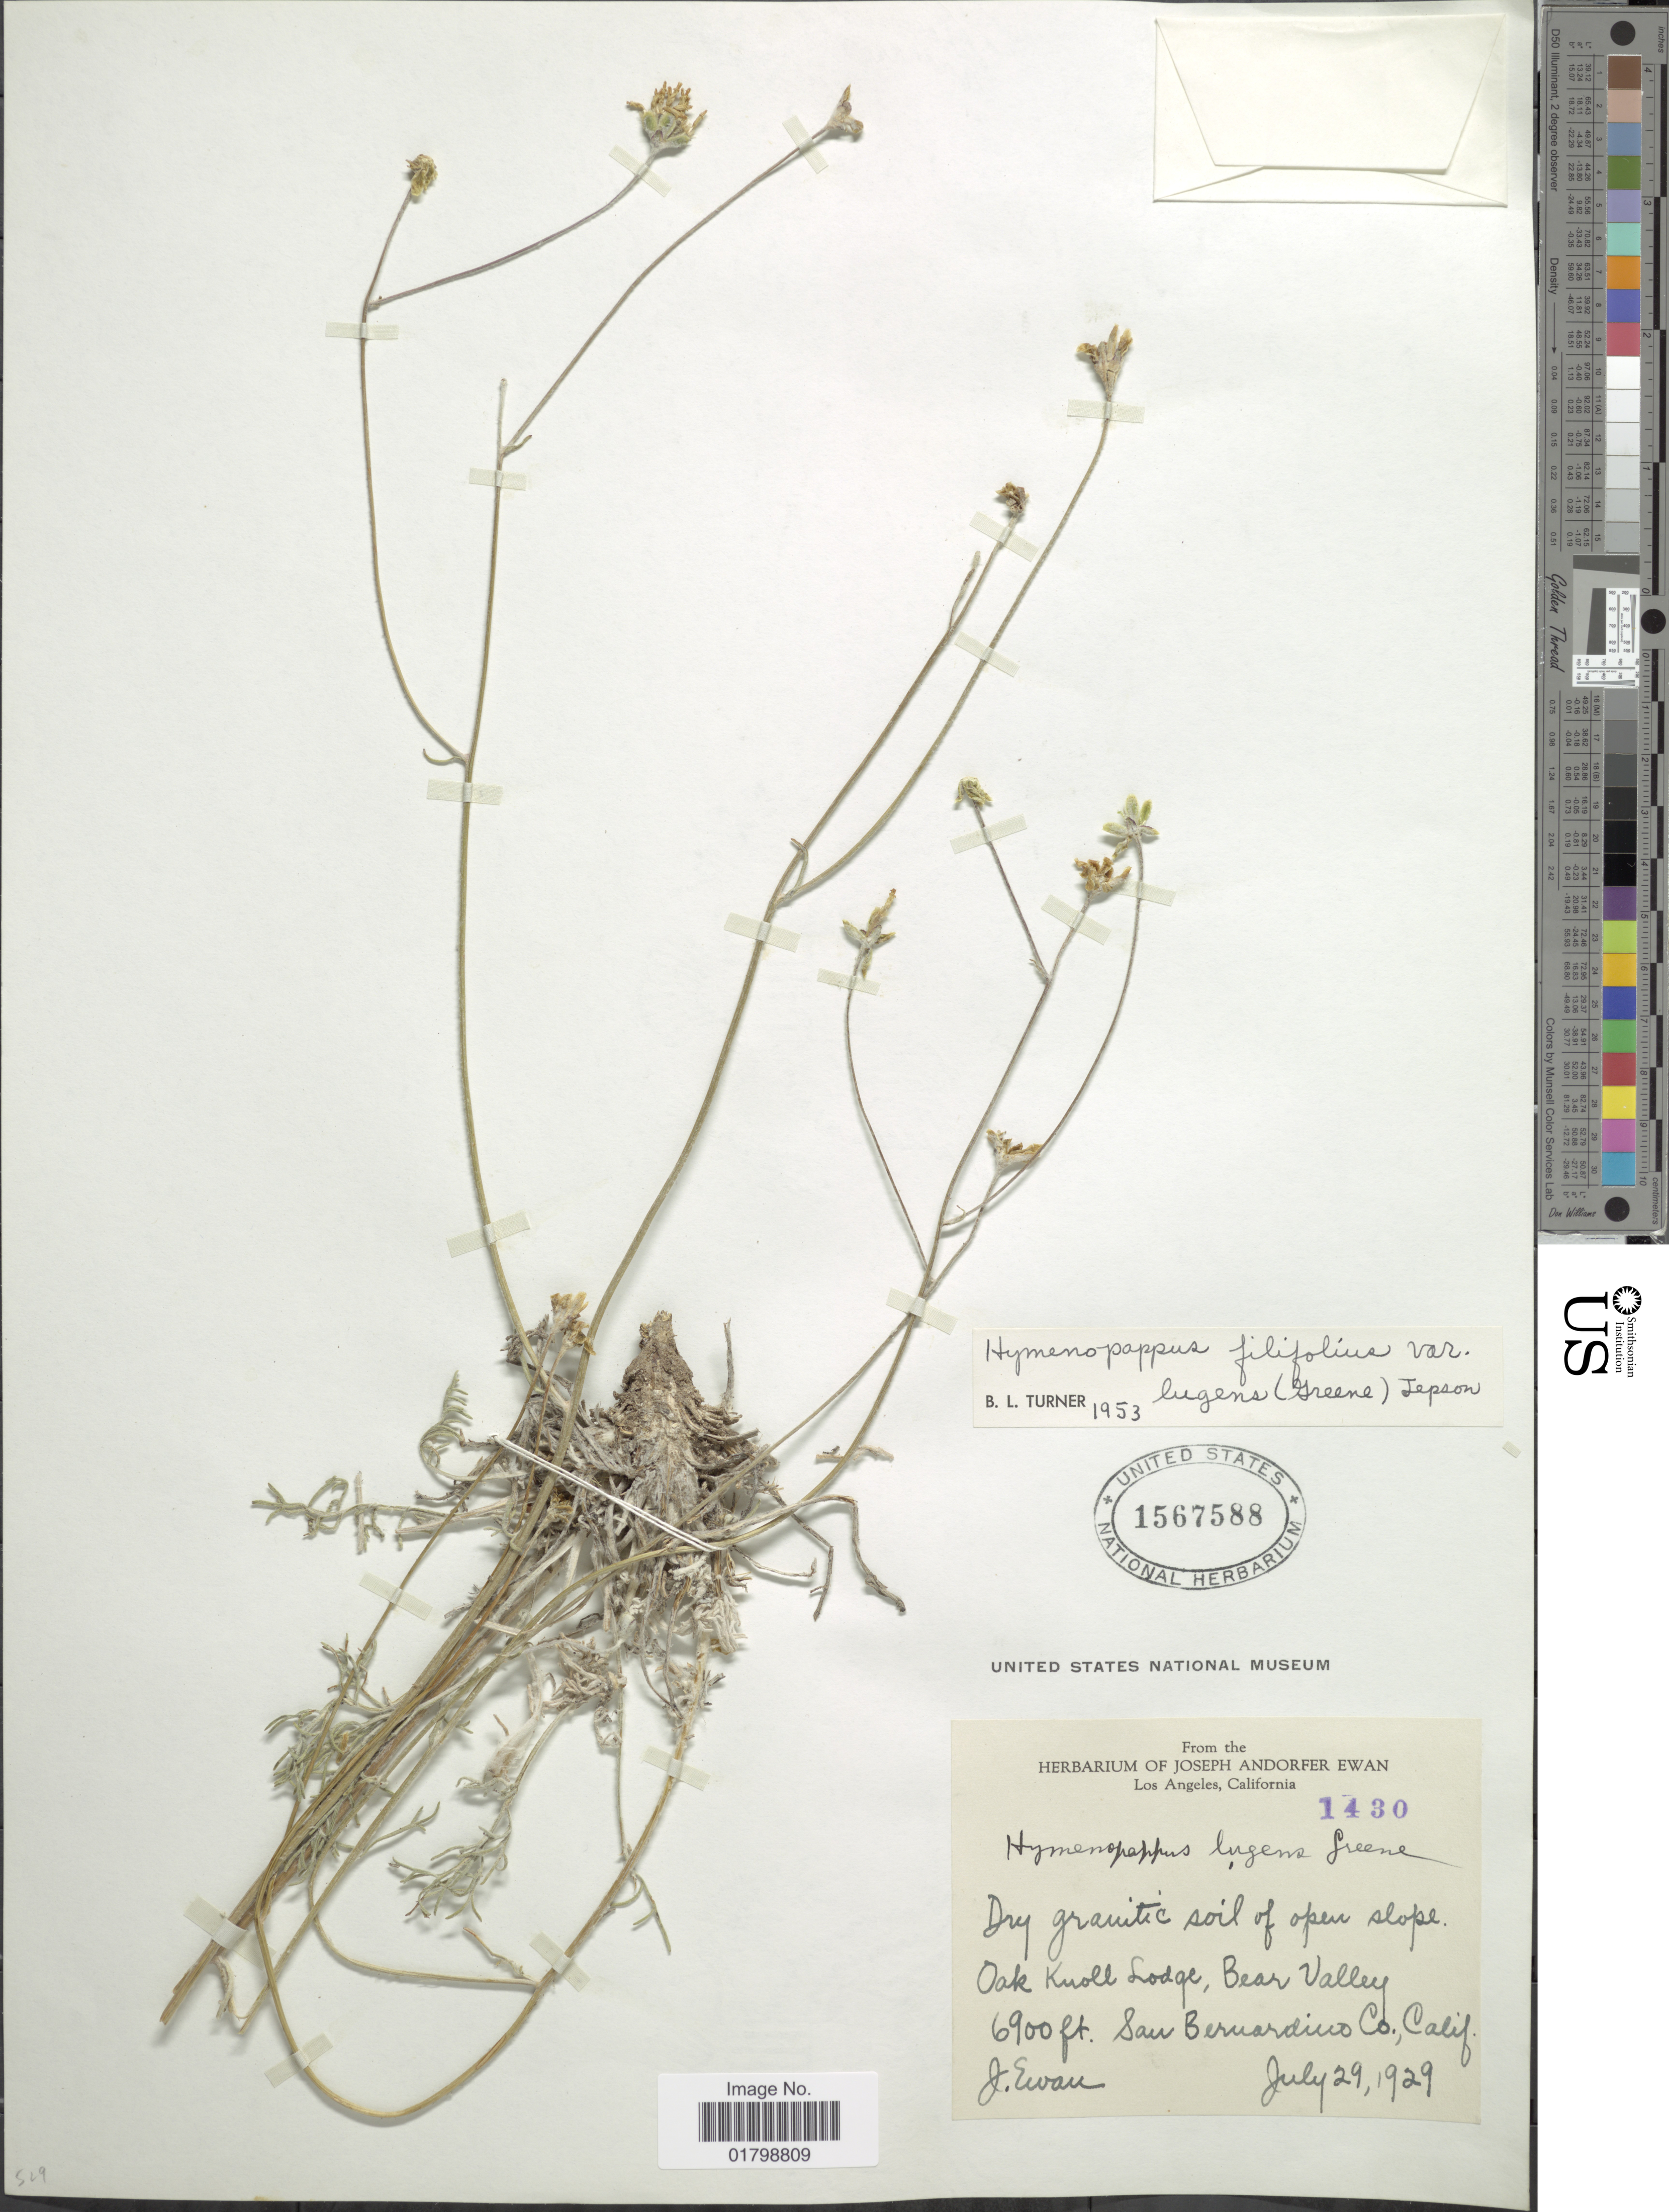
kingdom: Plantae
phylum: Tracheophyta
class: Magnoliopsida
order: Asterales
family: Asteraceae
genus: Hymenopappus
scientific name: Hymenopappus filifolius var. lugens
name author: (Greene) Jeps.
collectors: J. A. Ewan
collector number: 1430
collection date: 1929-07-29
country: United States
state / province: California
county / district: San Bernardino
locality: Oak Knoll Lodge, Bear Valley, San Bernardino Co. Calif.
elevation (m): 2103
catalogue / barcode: US 1567588